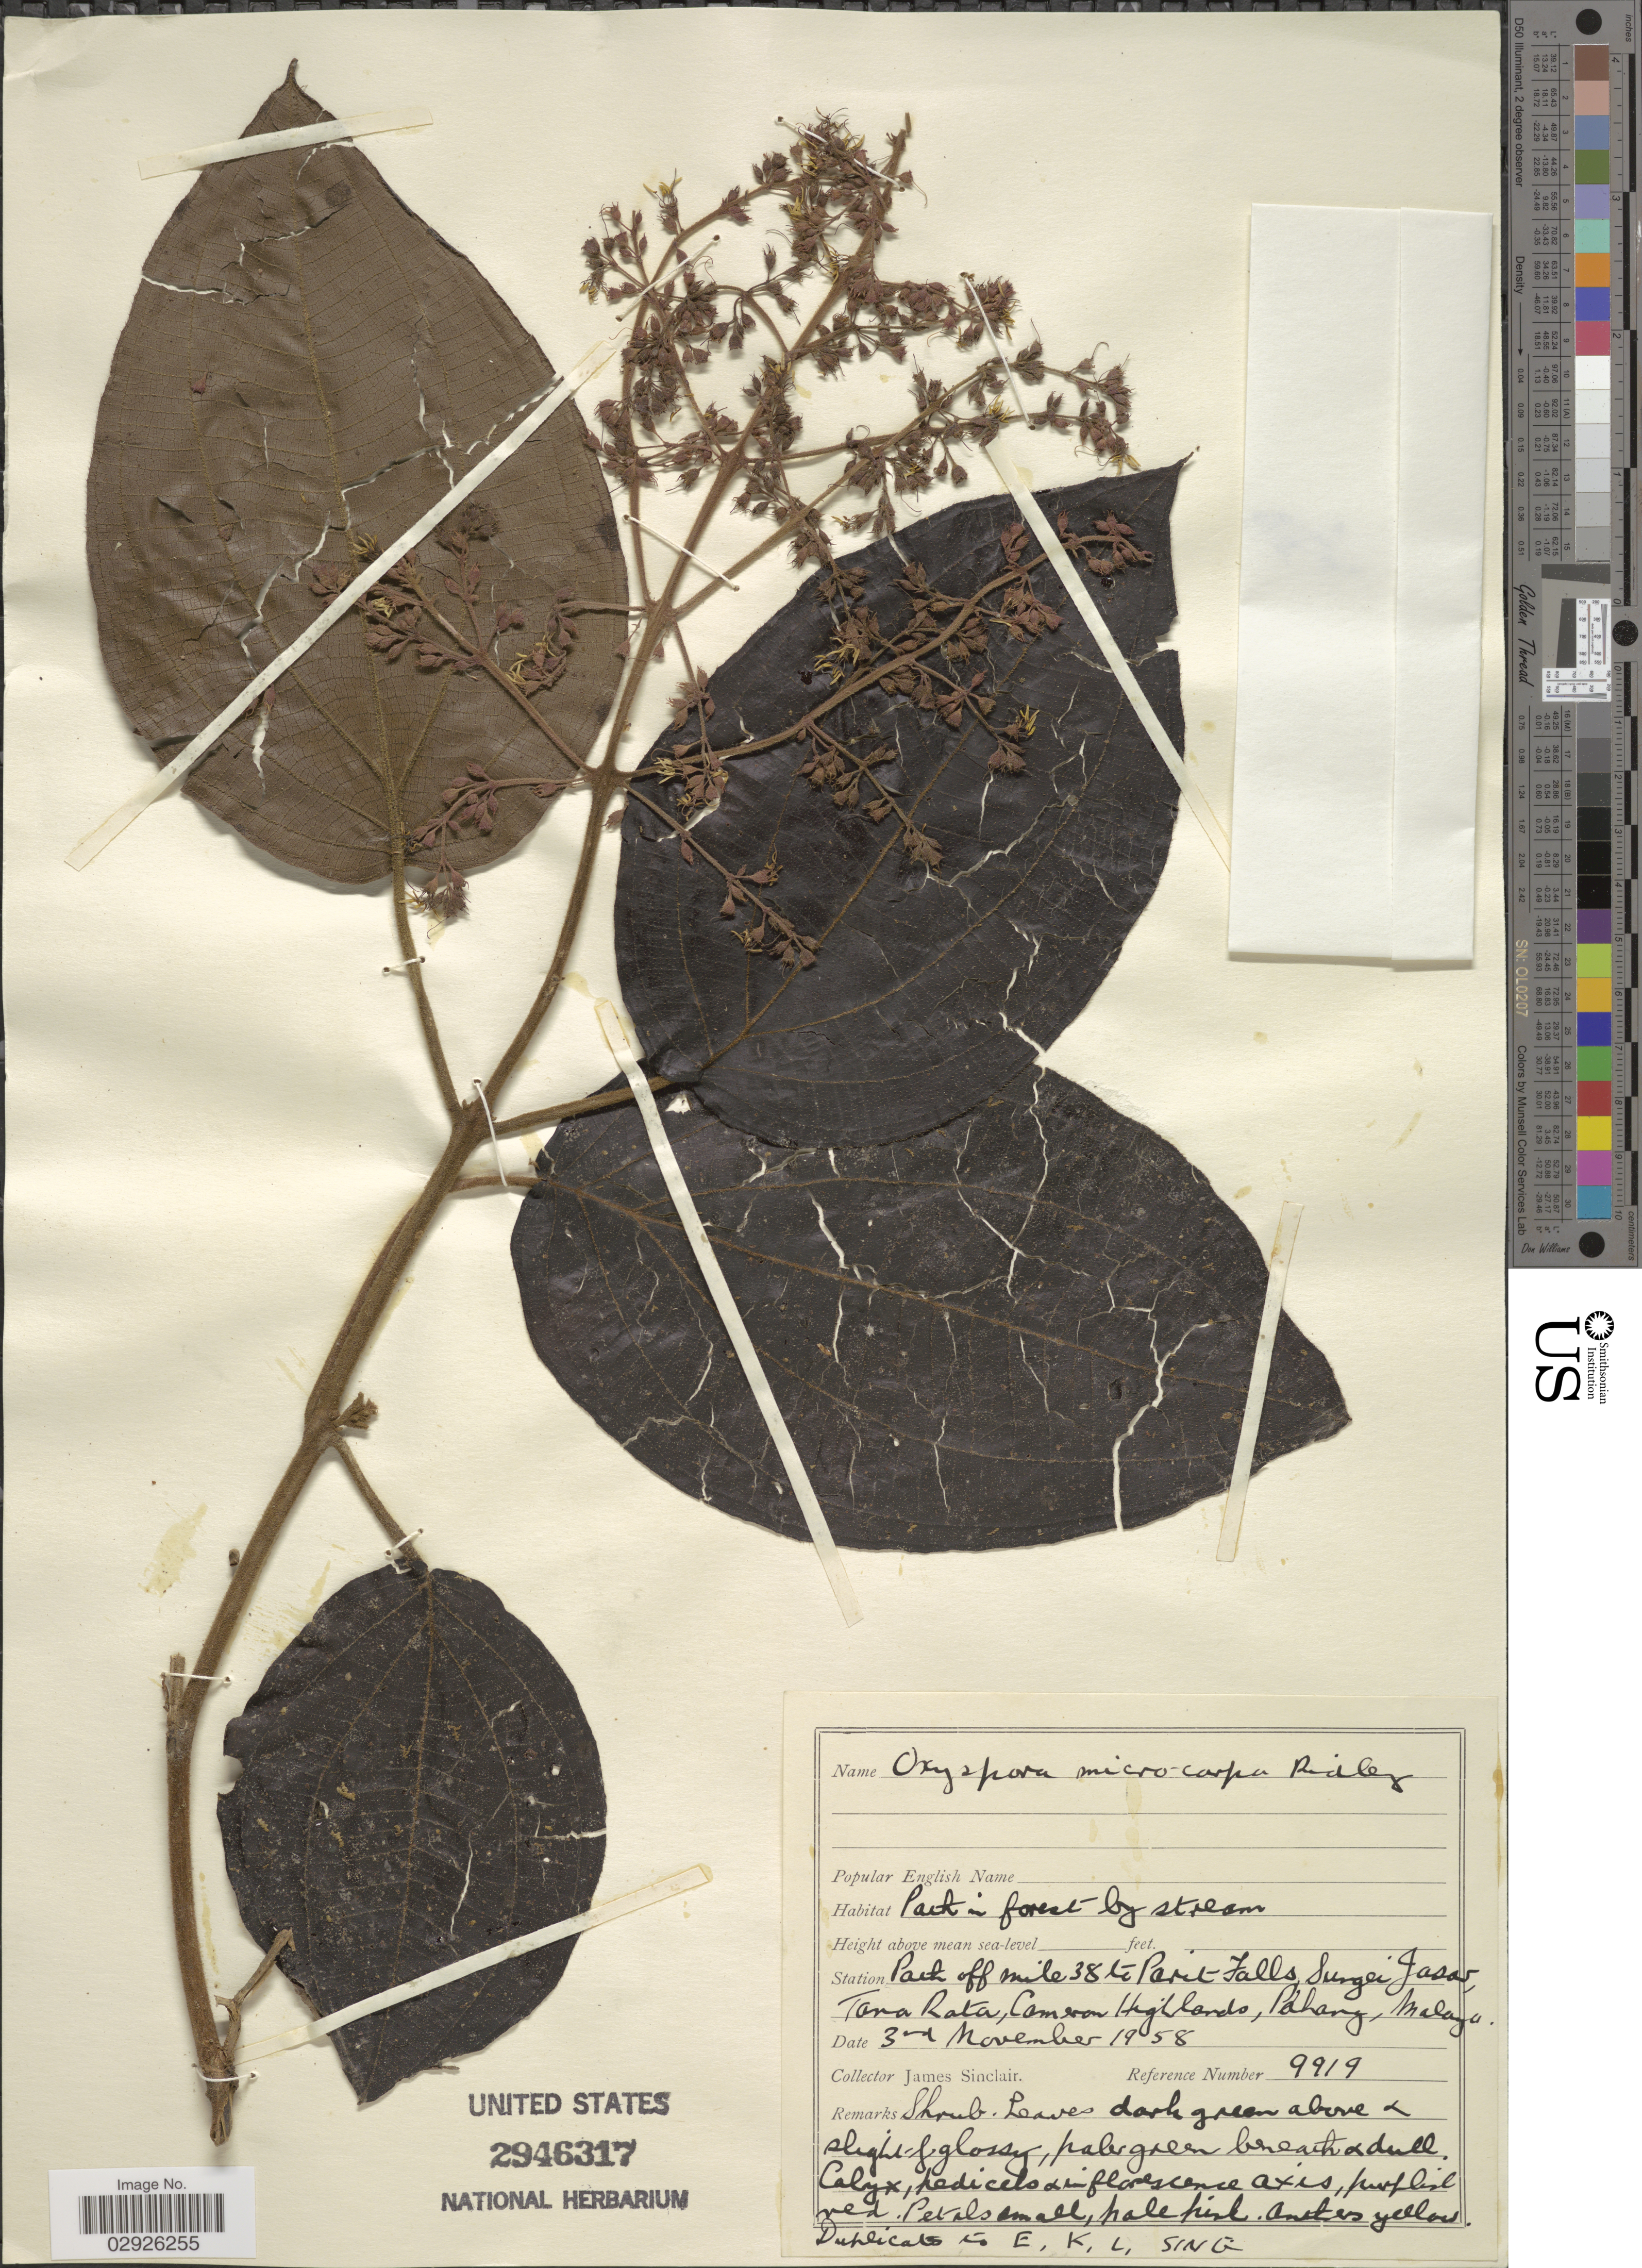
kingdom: Plantae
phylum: Tracheophyta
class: Magnoliopsida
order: Myrtales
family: Melastomataceae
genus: Oxyspora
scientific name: Oxyspora sublepidota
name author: J.F. Maxwell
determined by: Maxwell, J. F.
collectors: J. Sinclair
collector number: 9919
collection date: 1958-11-03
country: Malaysia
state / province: Pahang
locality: Station Path off mile 38 to Parit Falls, Sungei Jasar, Tana Rata, Cameron Highlands. Malaya.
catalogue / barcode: US 2946317